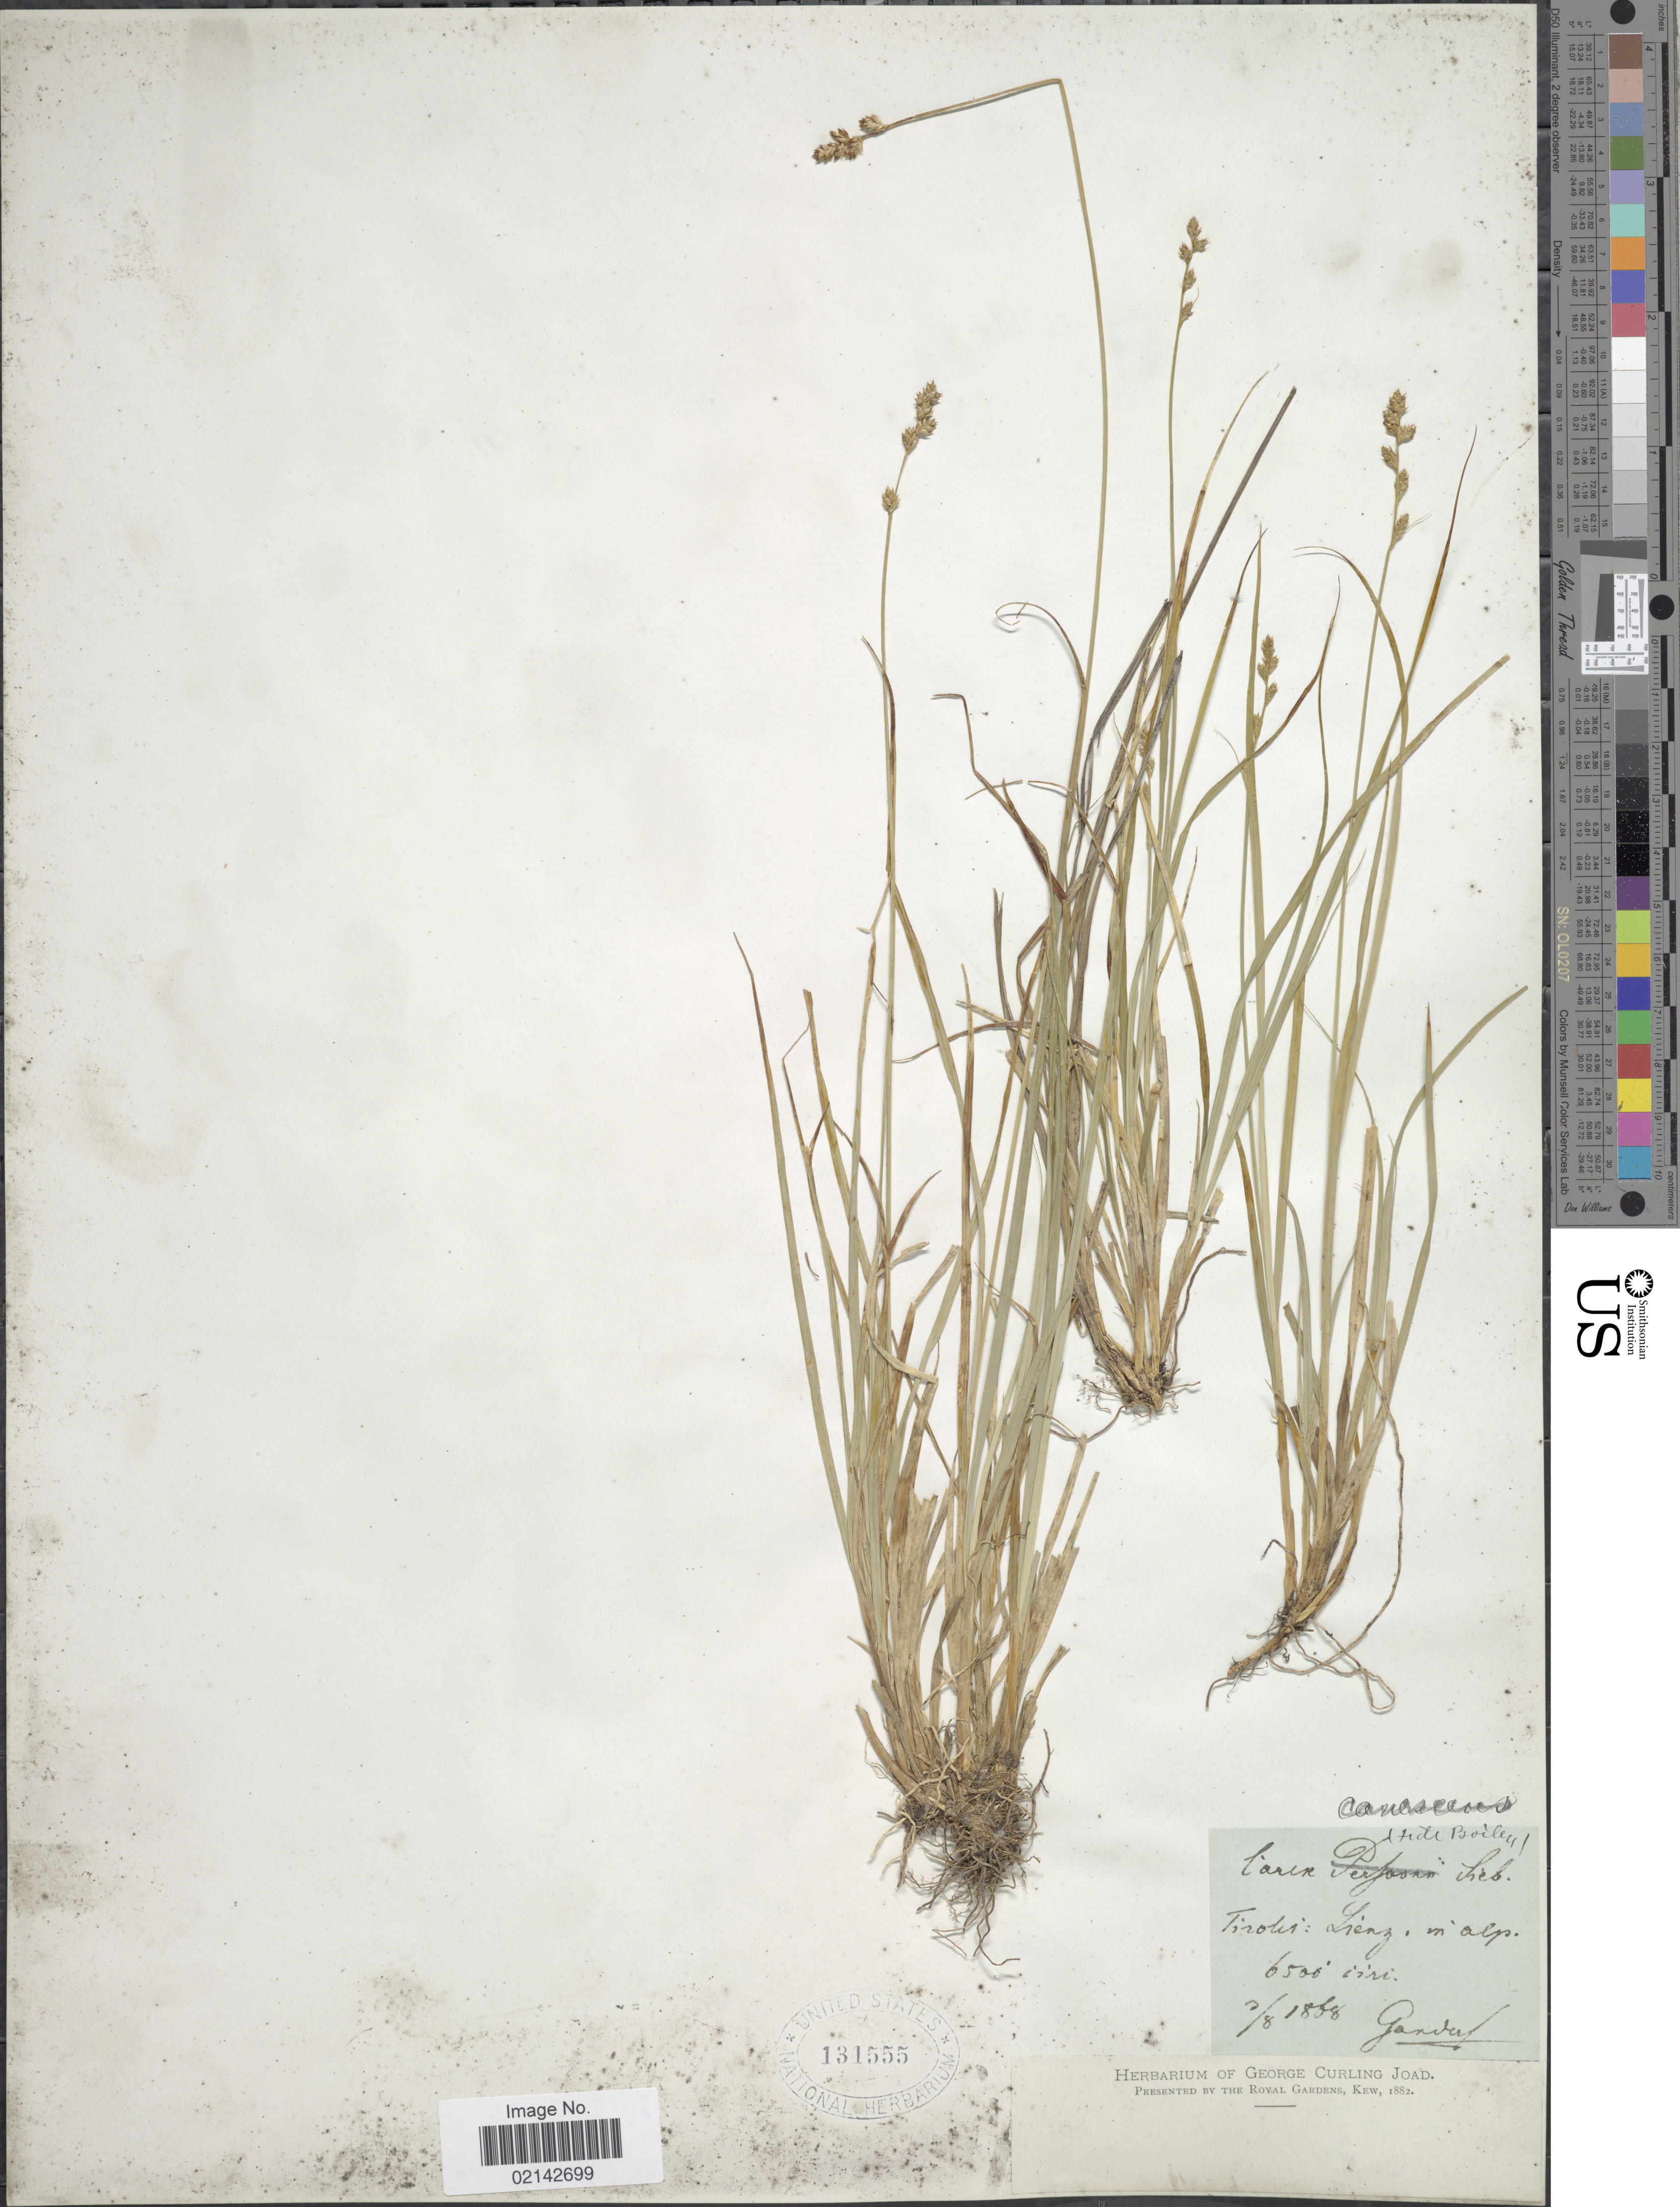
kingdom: Plantae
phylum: Tracheophyta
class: Liliopsida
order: Poales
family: Cyperaceae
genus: Carex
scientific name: Carex canescens var. canescens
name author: L.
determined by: Strong, Mark T., (BOT), Smithsonian Institution - National Museum of Natural History (UNITED STATES)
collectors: -- Gander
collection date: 1868-08-03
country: Austria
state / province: Tirol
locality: Tiroles: Lieng in alp.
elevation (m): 1981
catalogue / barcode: US 131555